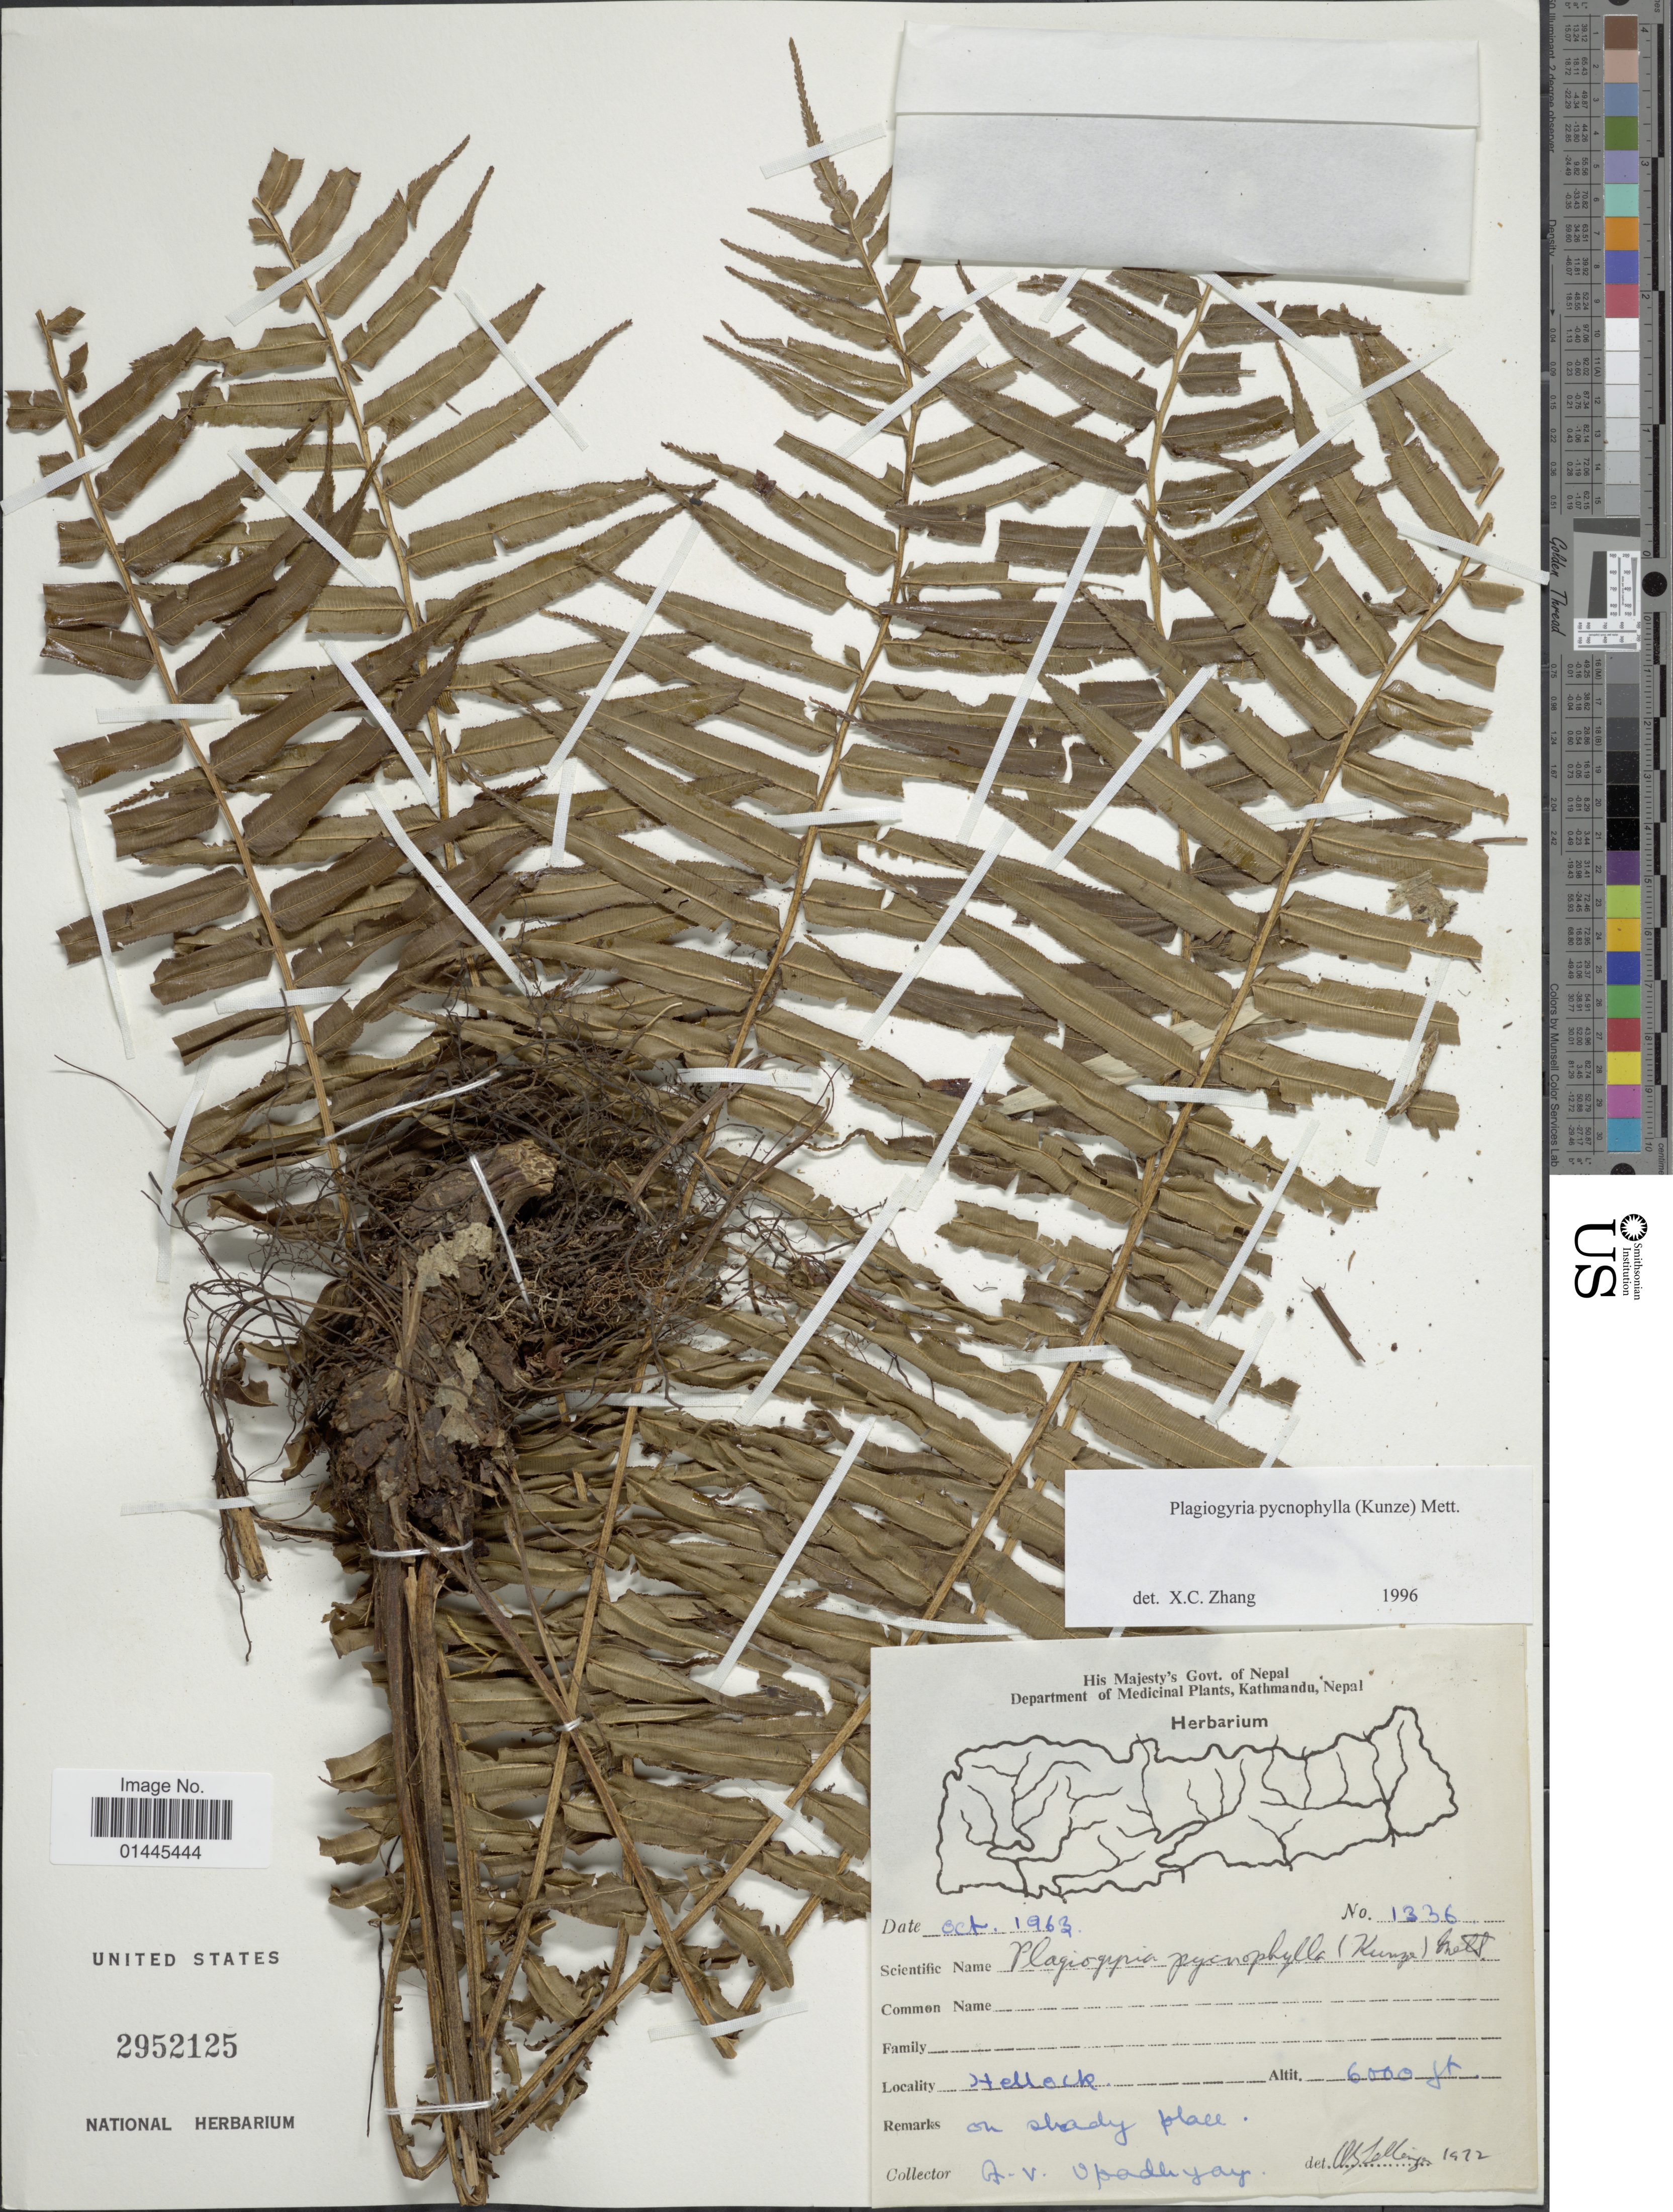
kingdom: Plantae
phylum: Tracheophyta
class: Polypodiopsida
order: Cyatheales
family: Plagiogyriaceae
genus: Plagiogyria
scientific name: Plagiogyria pycnophylla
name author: (Kunze) Mett.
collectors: A. V. Upadhyay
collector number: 1336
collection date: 1963-10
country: Nepal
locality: Hellock, on shady place.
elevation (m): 1829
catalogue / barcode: US 2952125